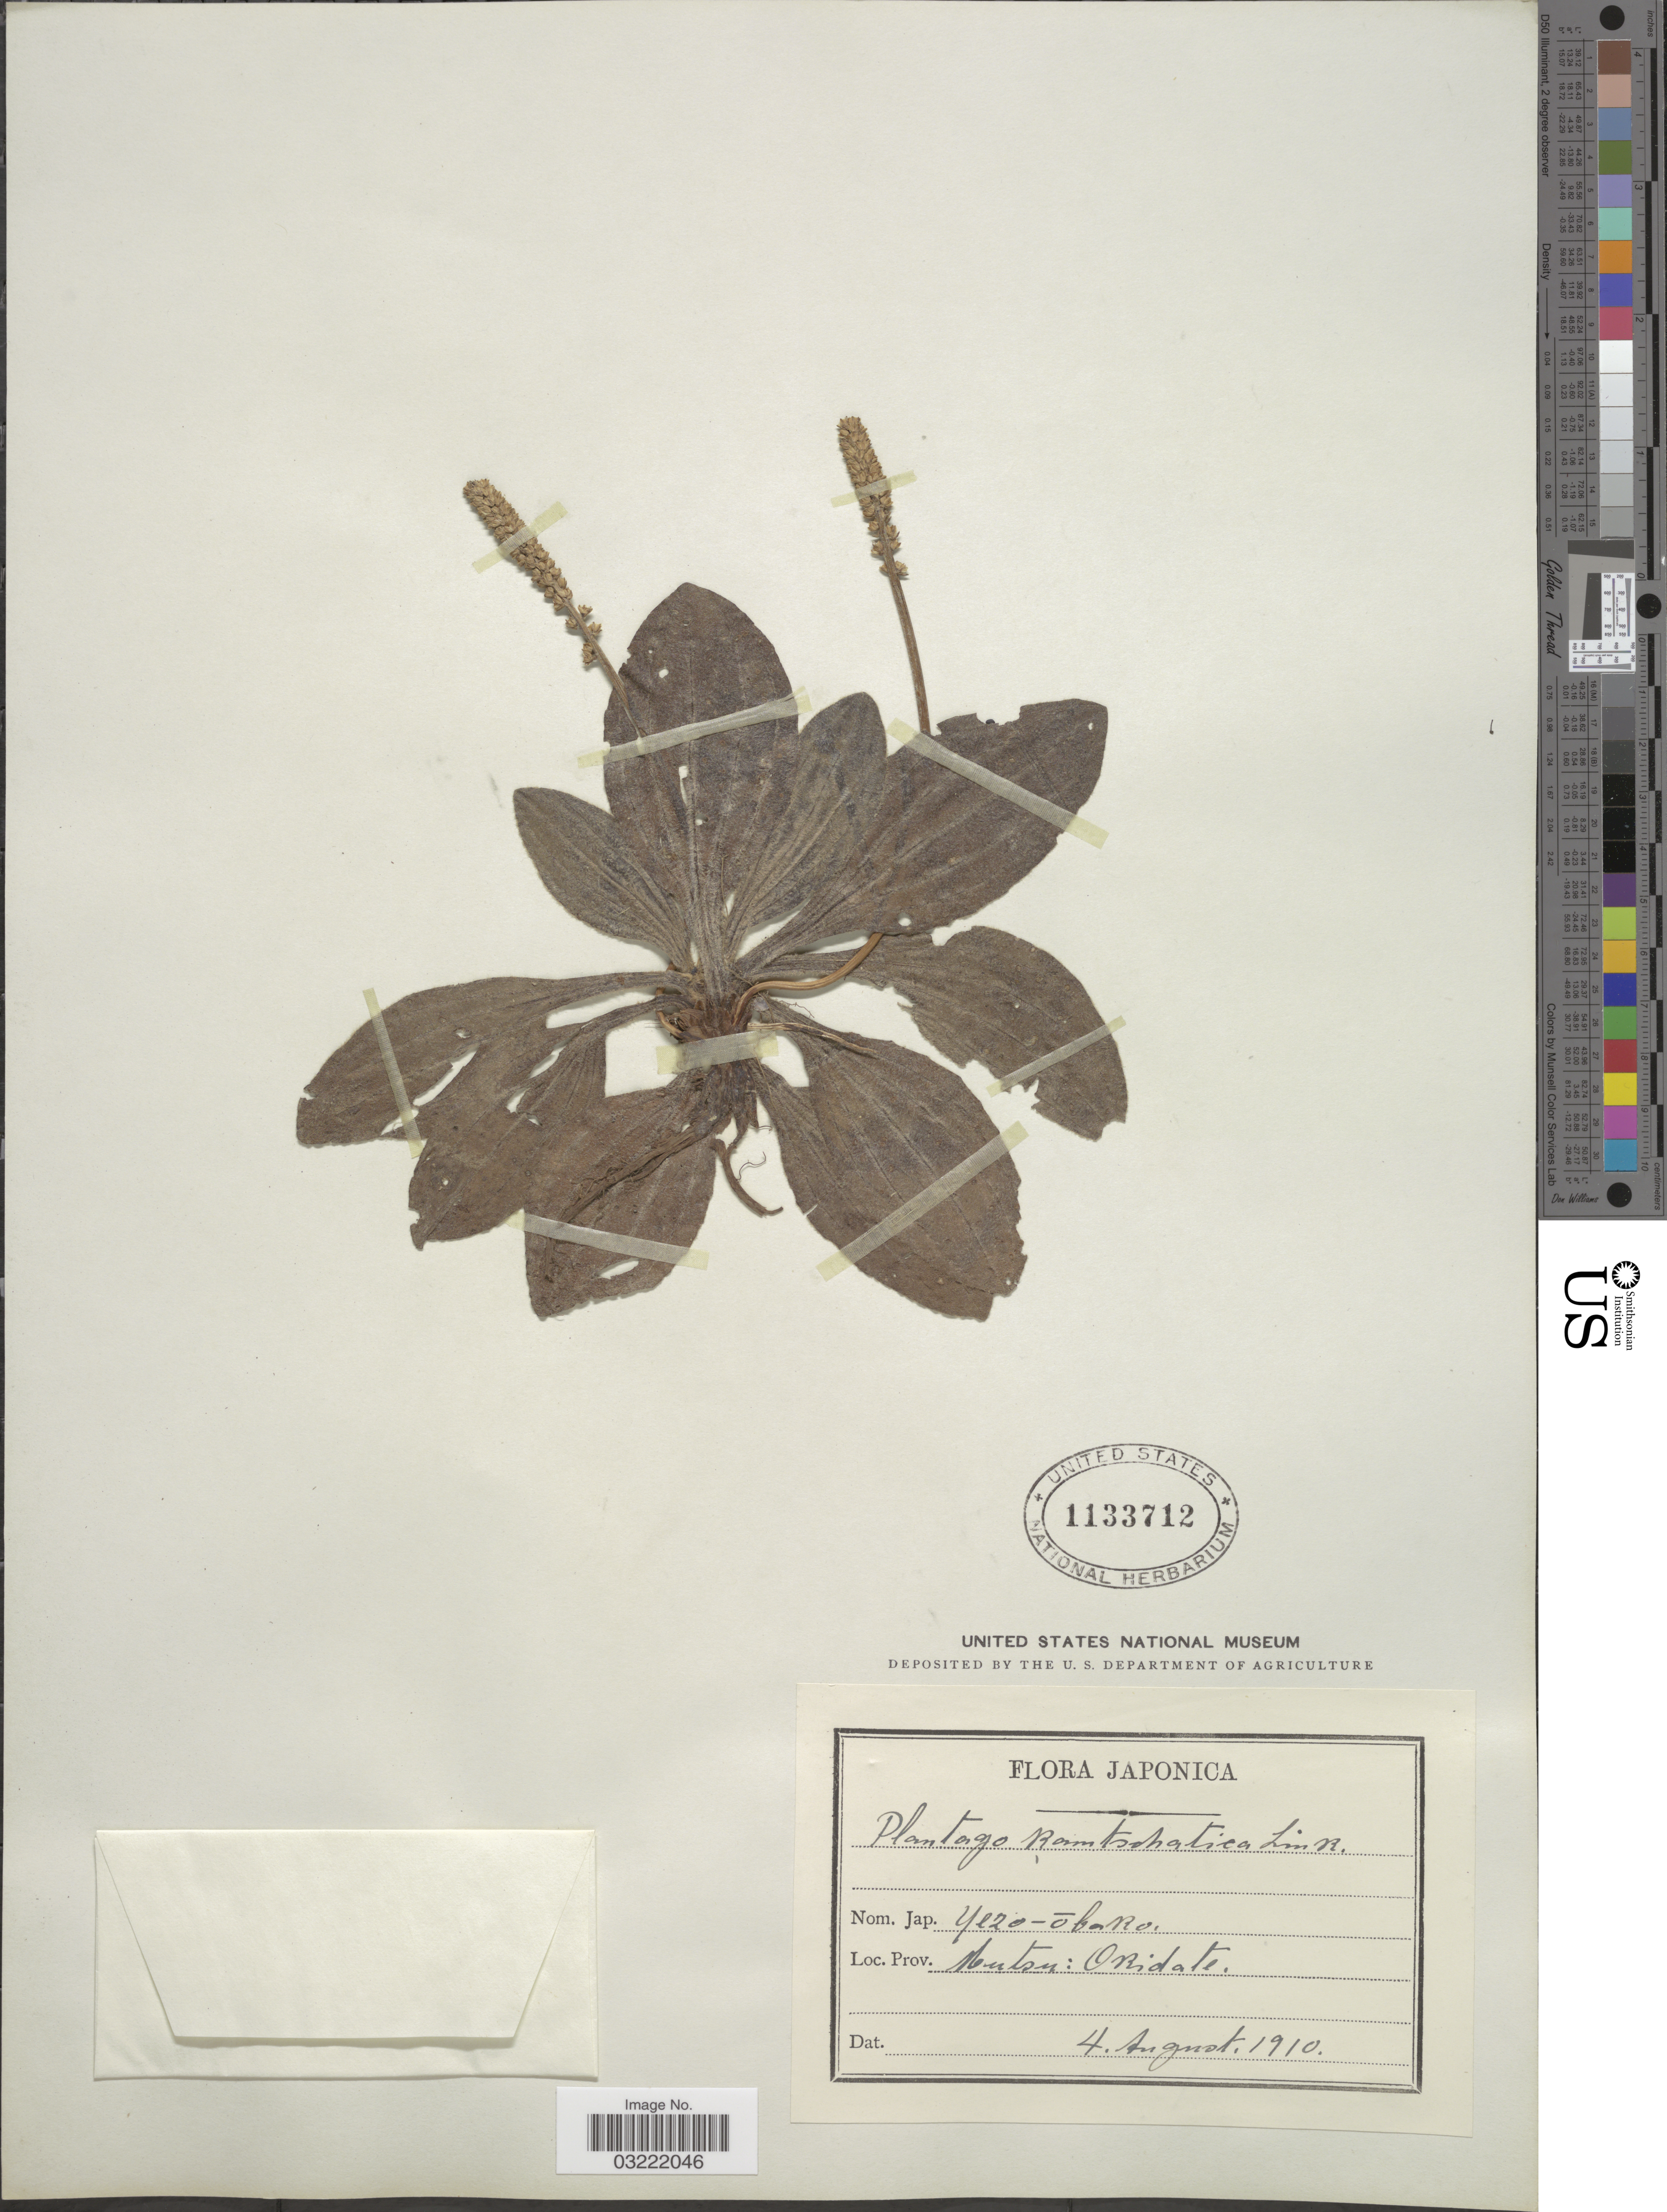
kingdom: Plantae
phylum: Tracheophyta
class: Magnoliopsida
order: Lamiales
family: Plantaginaceae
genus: Plantago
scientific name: Plantago camtschatica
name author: Link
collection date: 1910-08-04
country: Japan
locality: Prov. Mutsu: Okidate.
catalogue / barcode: US 1133712